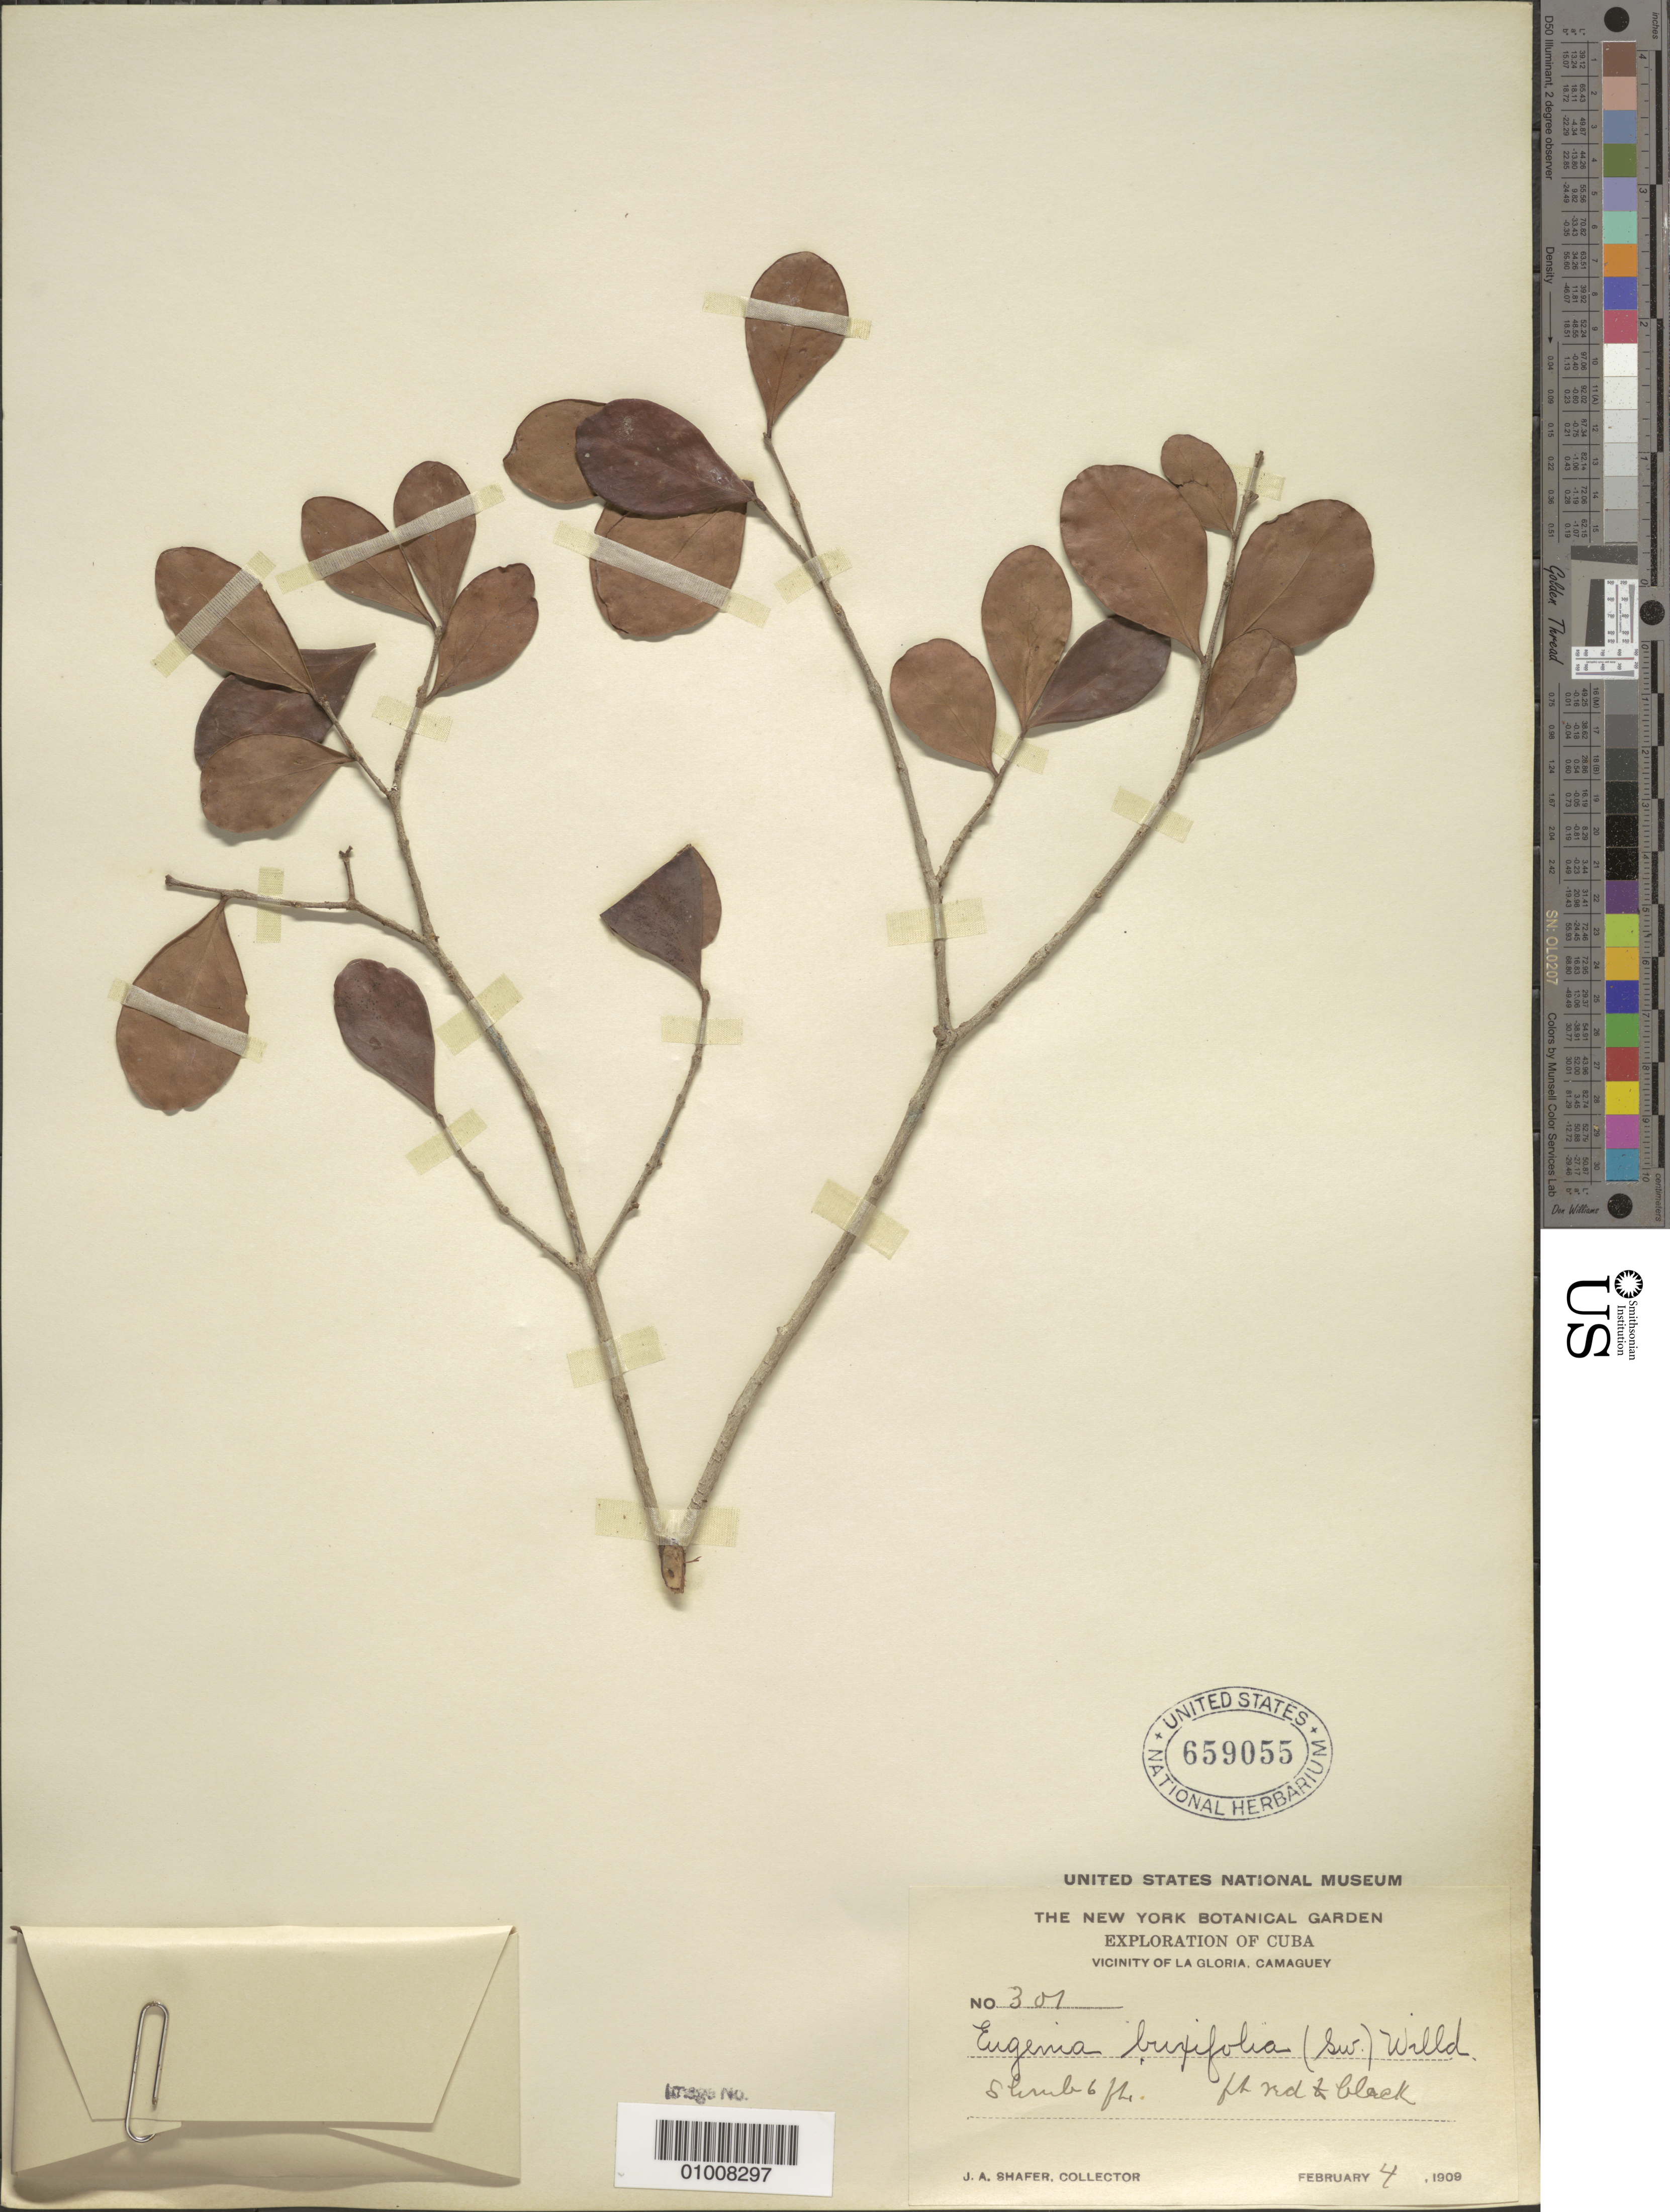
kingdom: Plantae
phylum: Tracheophyta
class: Magnoliopsida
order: Myrtales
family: Myrtaceae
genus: Eugenia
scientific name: Eugenia foetida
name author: Pers.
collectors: J. A. Shafer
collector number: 301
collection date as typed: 04 Feb 1909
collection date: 1909-02-04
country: Cuba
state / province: Camagüey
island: Cuba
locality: Vicinity of La Gloria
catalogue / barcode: US 659055